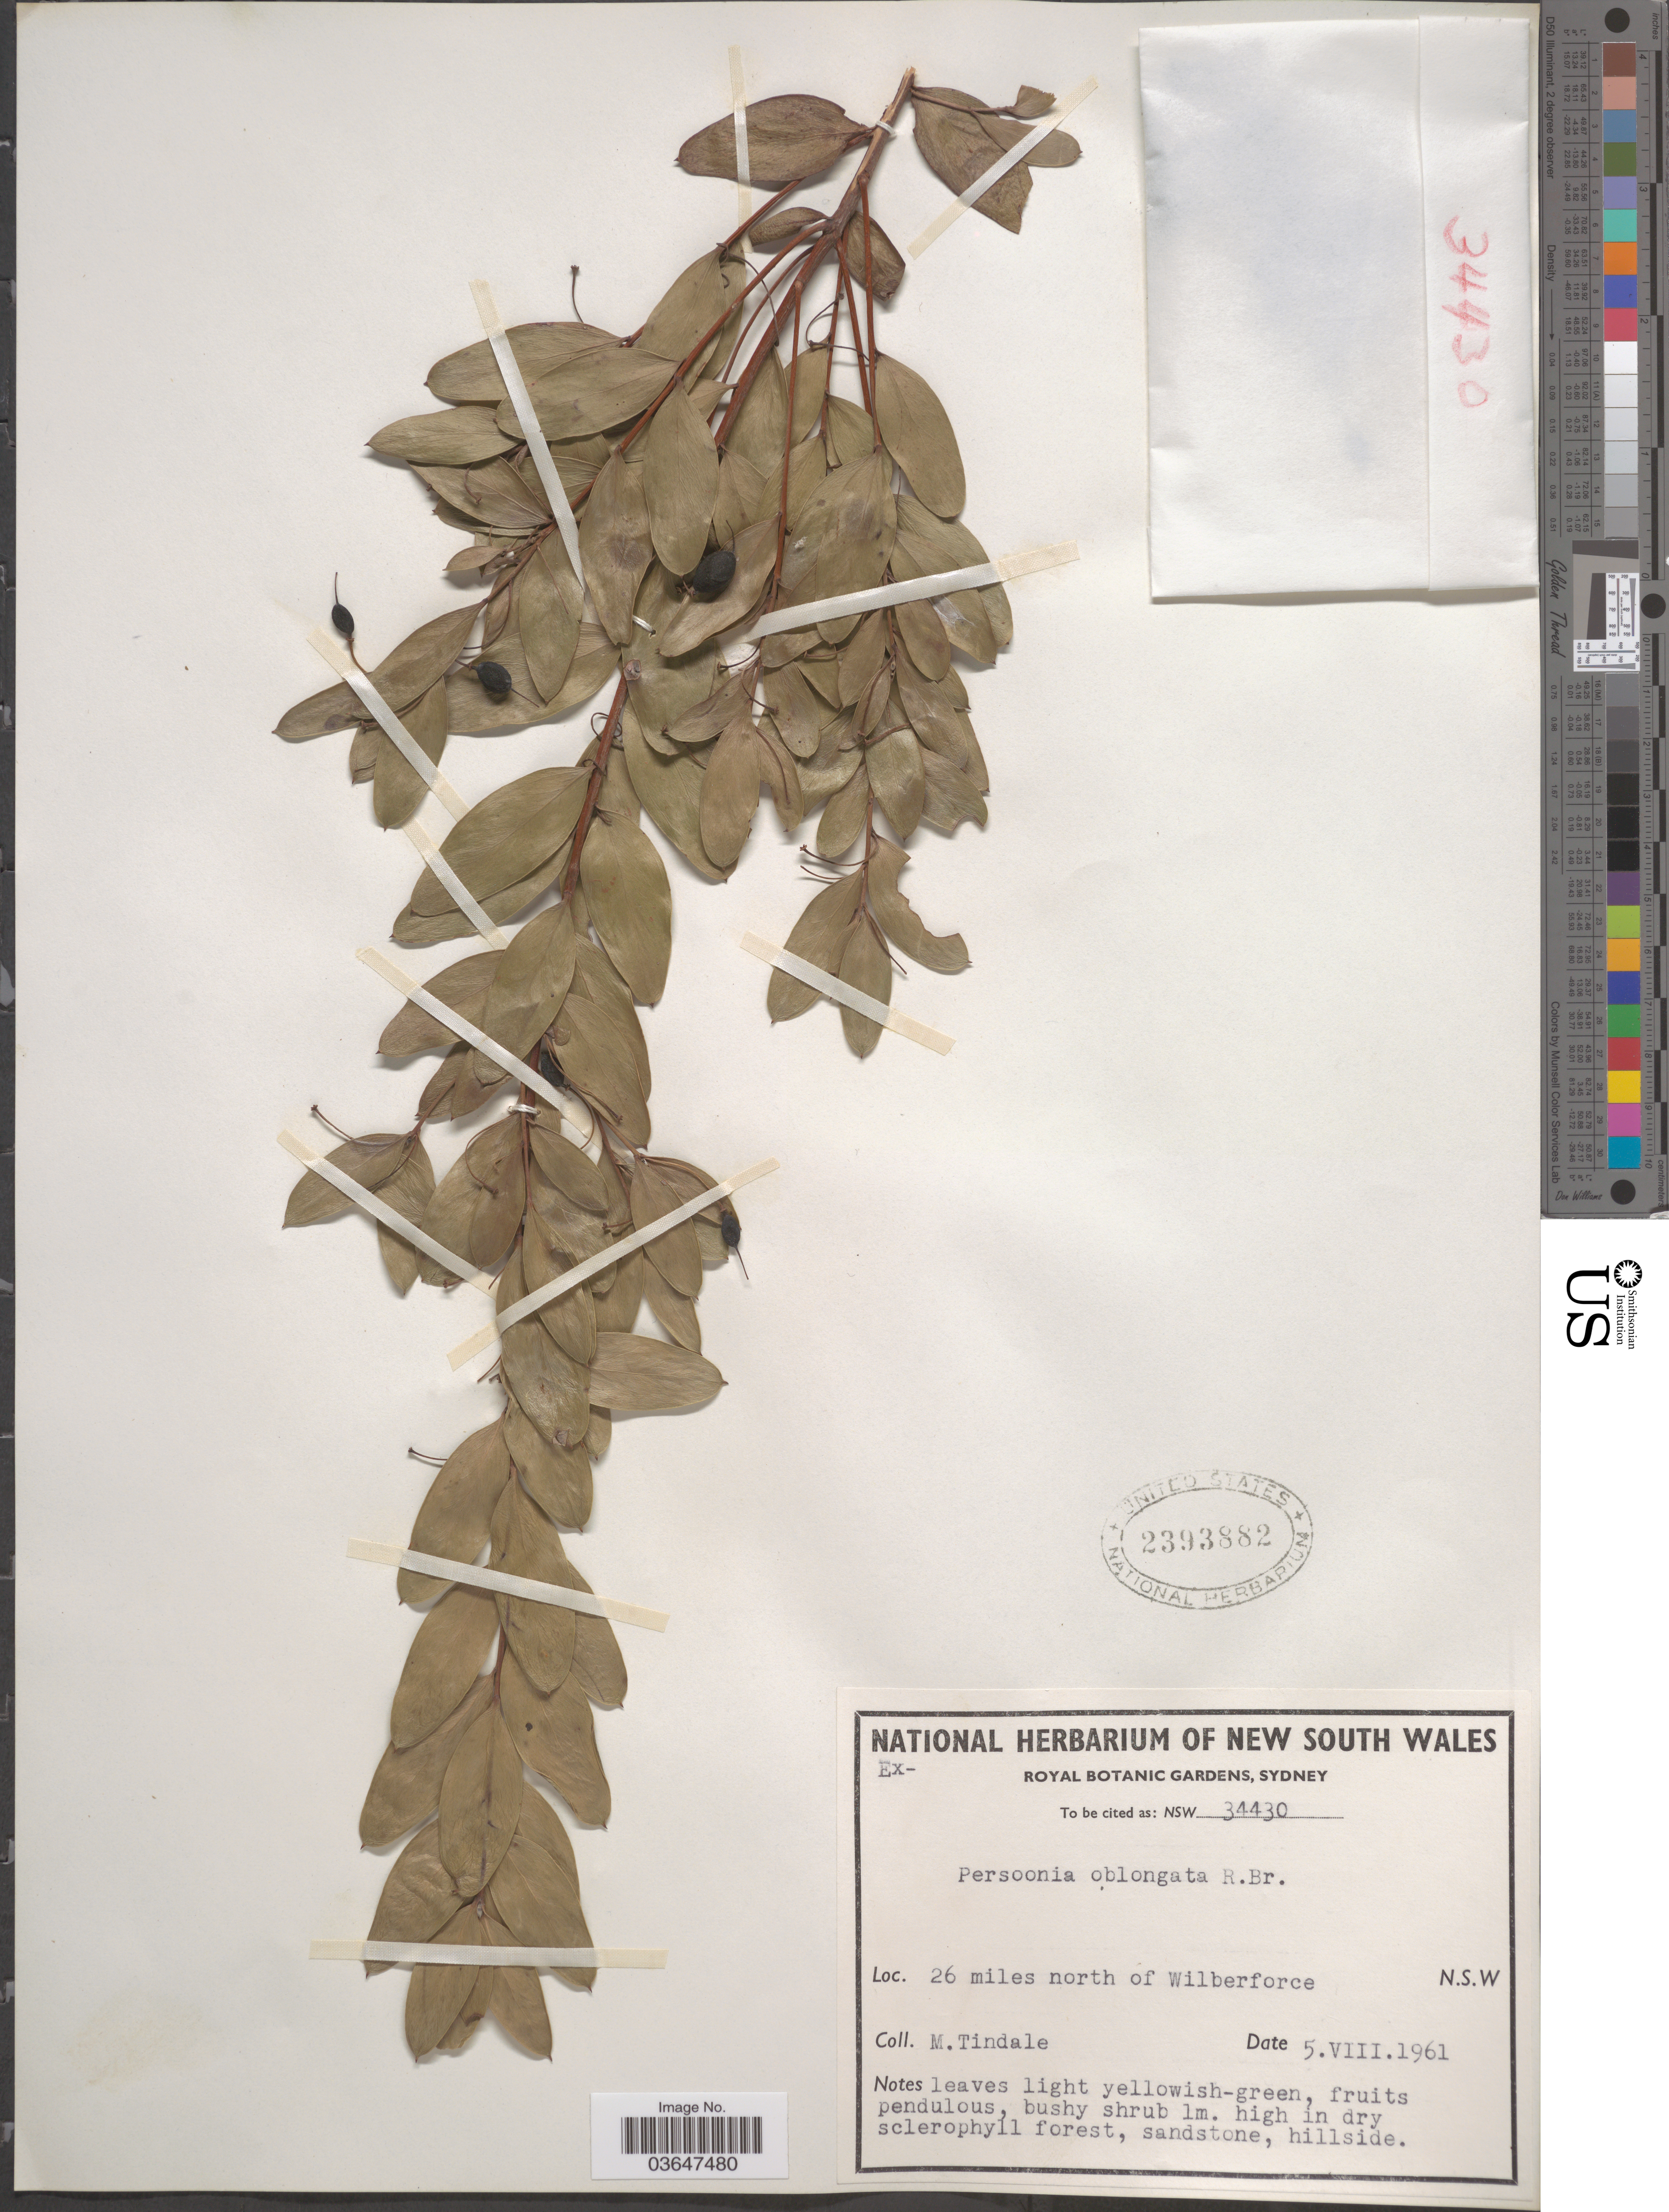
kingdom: Plantae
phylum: Tracheophyta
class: Magnoliopsida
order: Proteales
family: Proteaceae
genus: Persoonia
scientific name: Persoonia oblongata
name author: A. Cunn. ex R. Br.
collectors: M. D. Tindale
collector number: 34430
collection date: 1961-08-05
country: Australia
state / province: New South Wales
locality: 26 miles north of Wilberforce.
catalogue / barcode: US 2393882